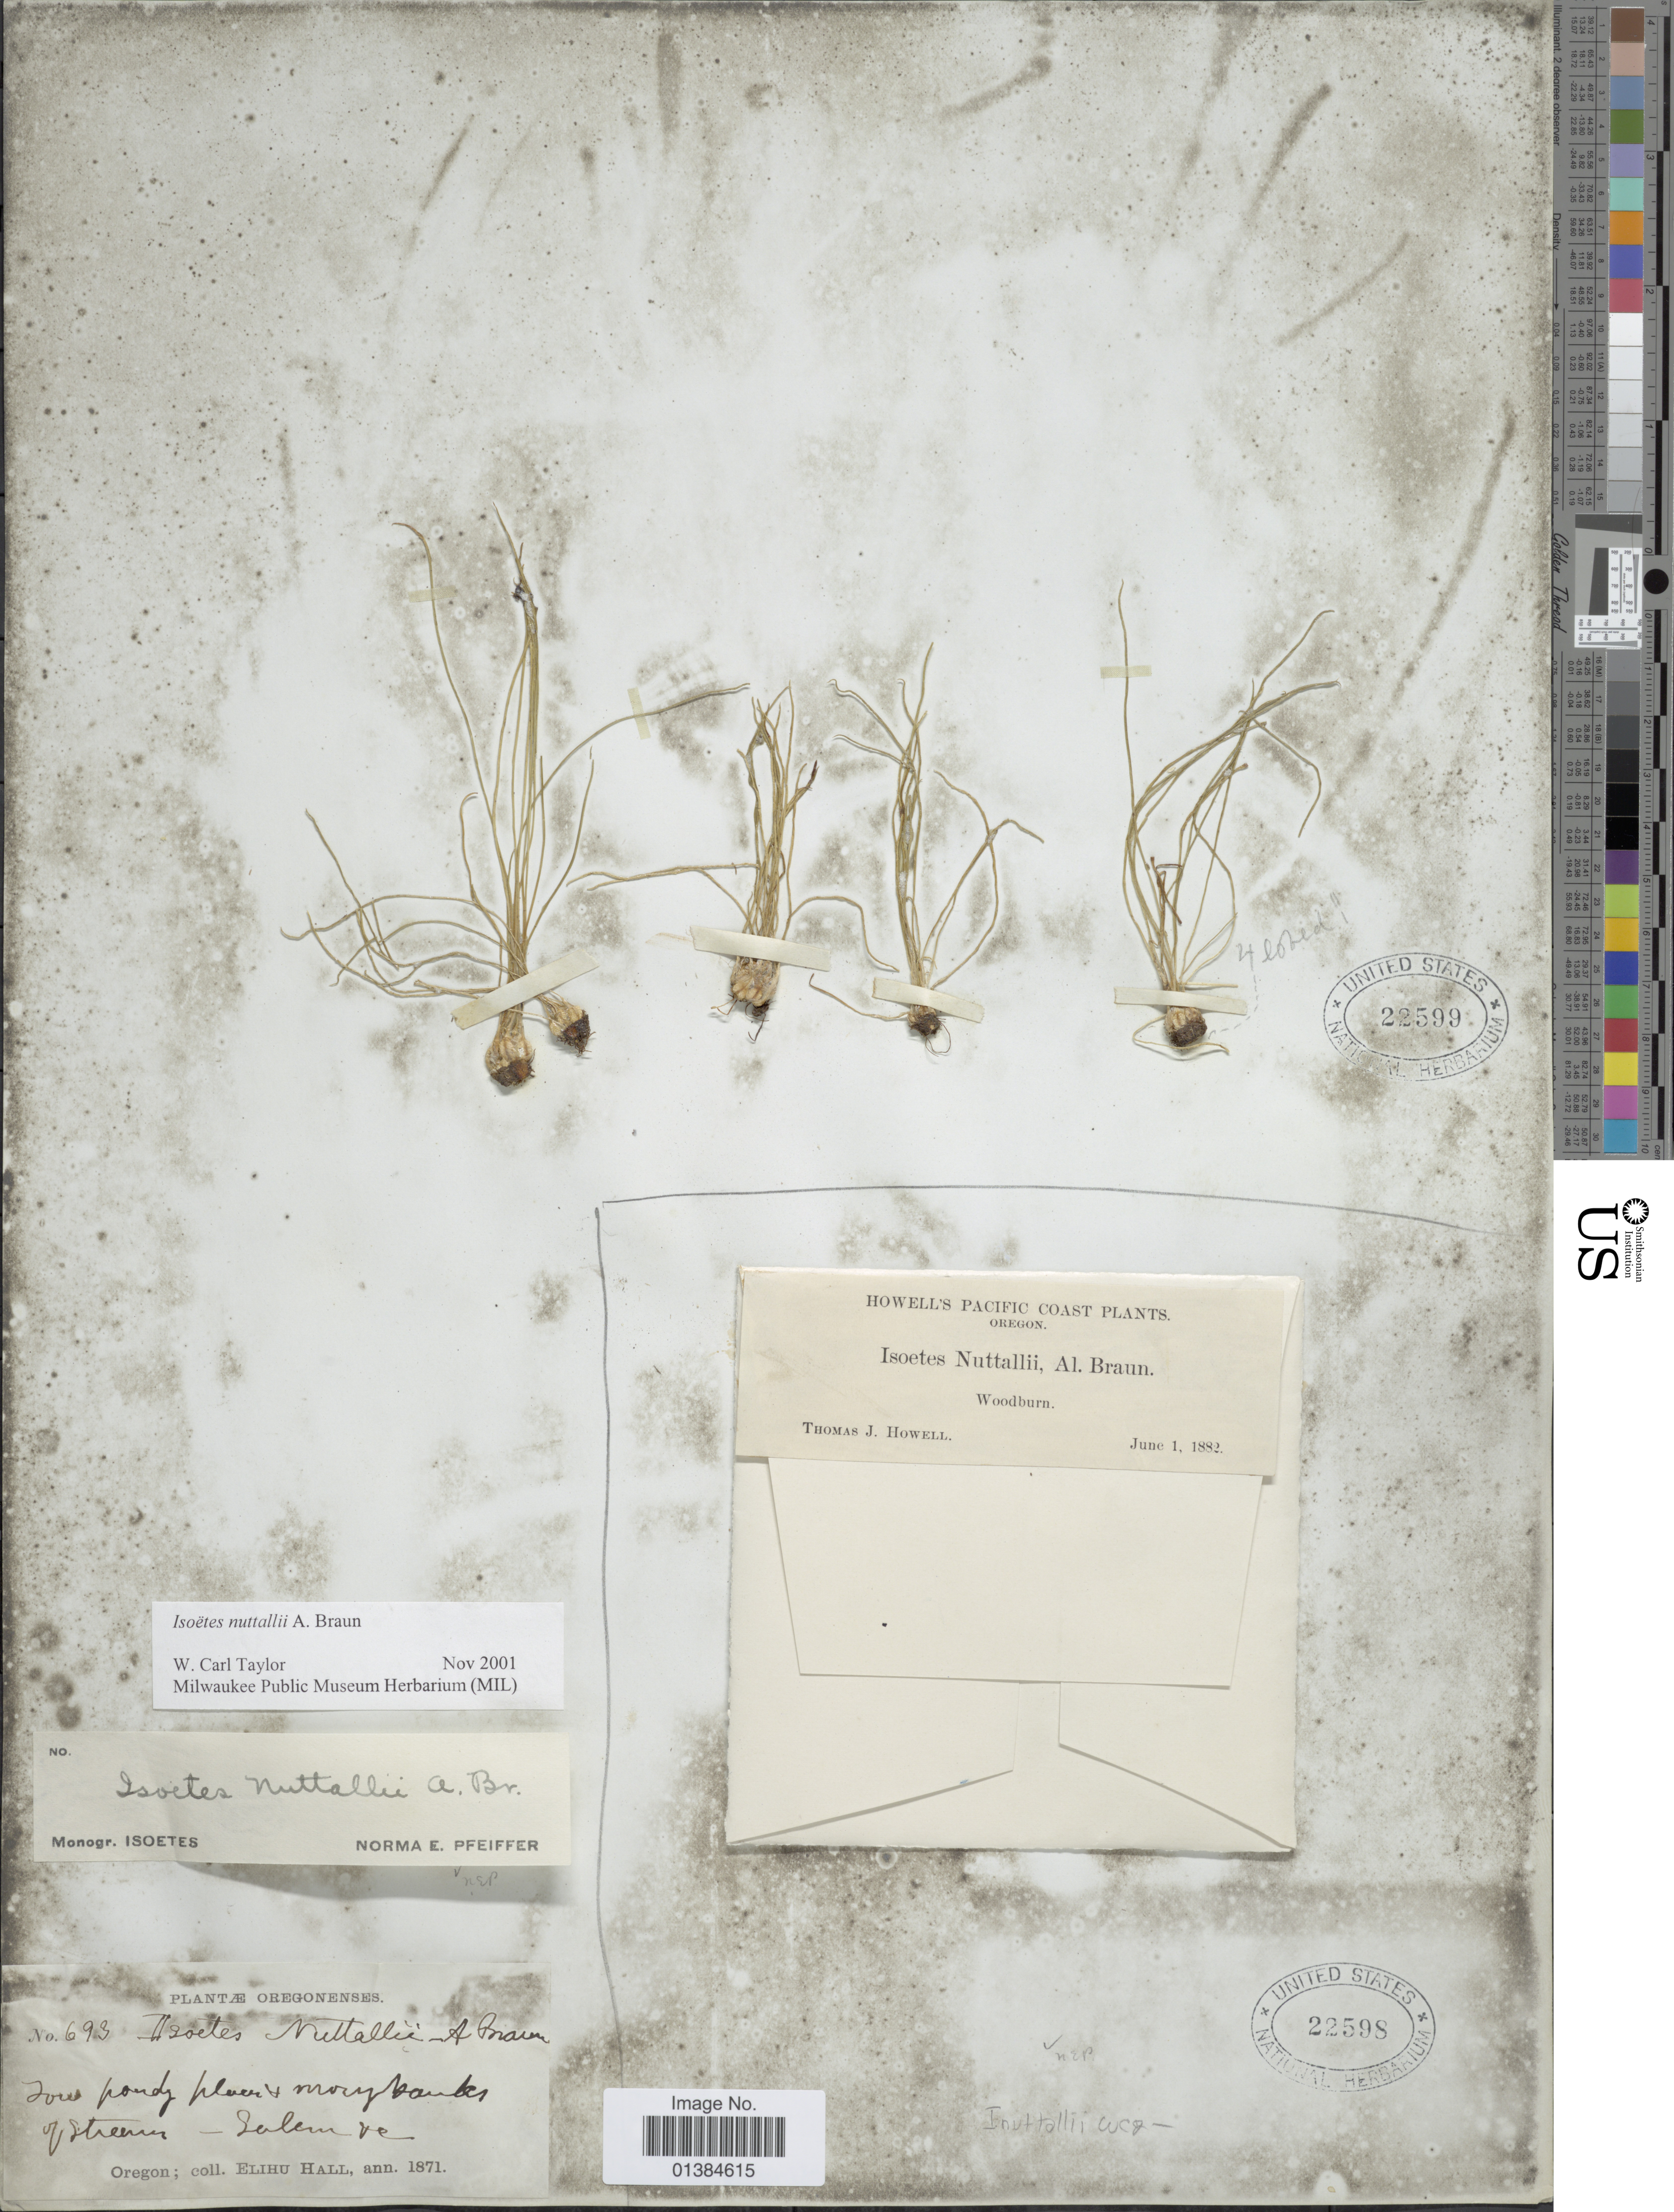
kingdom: Plantae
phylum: Tracheophyta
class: Lycopodiopsida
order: Isoetales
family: Isoetaceae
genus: Isoetes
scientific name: Isoetes nuttallii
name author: A. Braun ex Engelm.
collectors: E. Hall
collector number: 693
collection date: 1871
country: United States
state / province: Oregon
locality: Low pondy places & mosy banks of stream - Salem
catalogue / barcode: US 22599-2